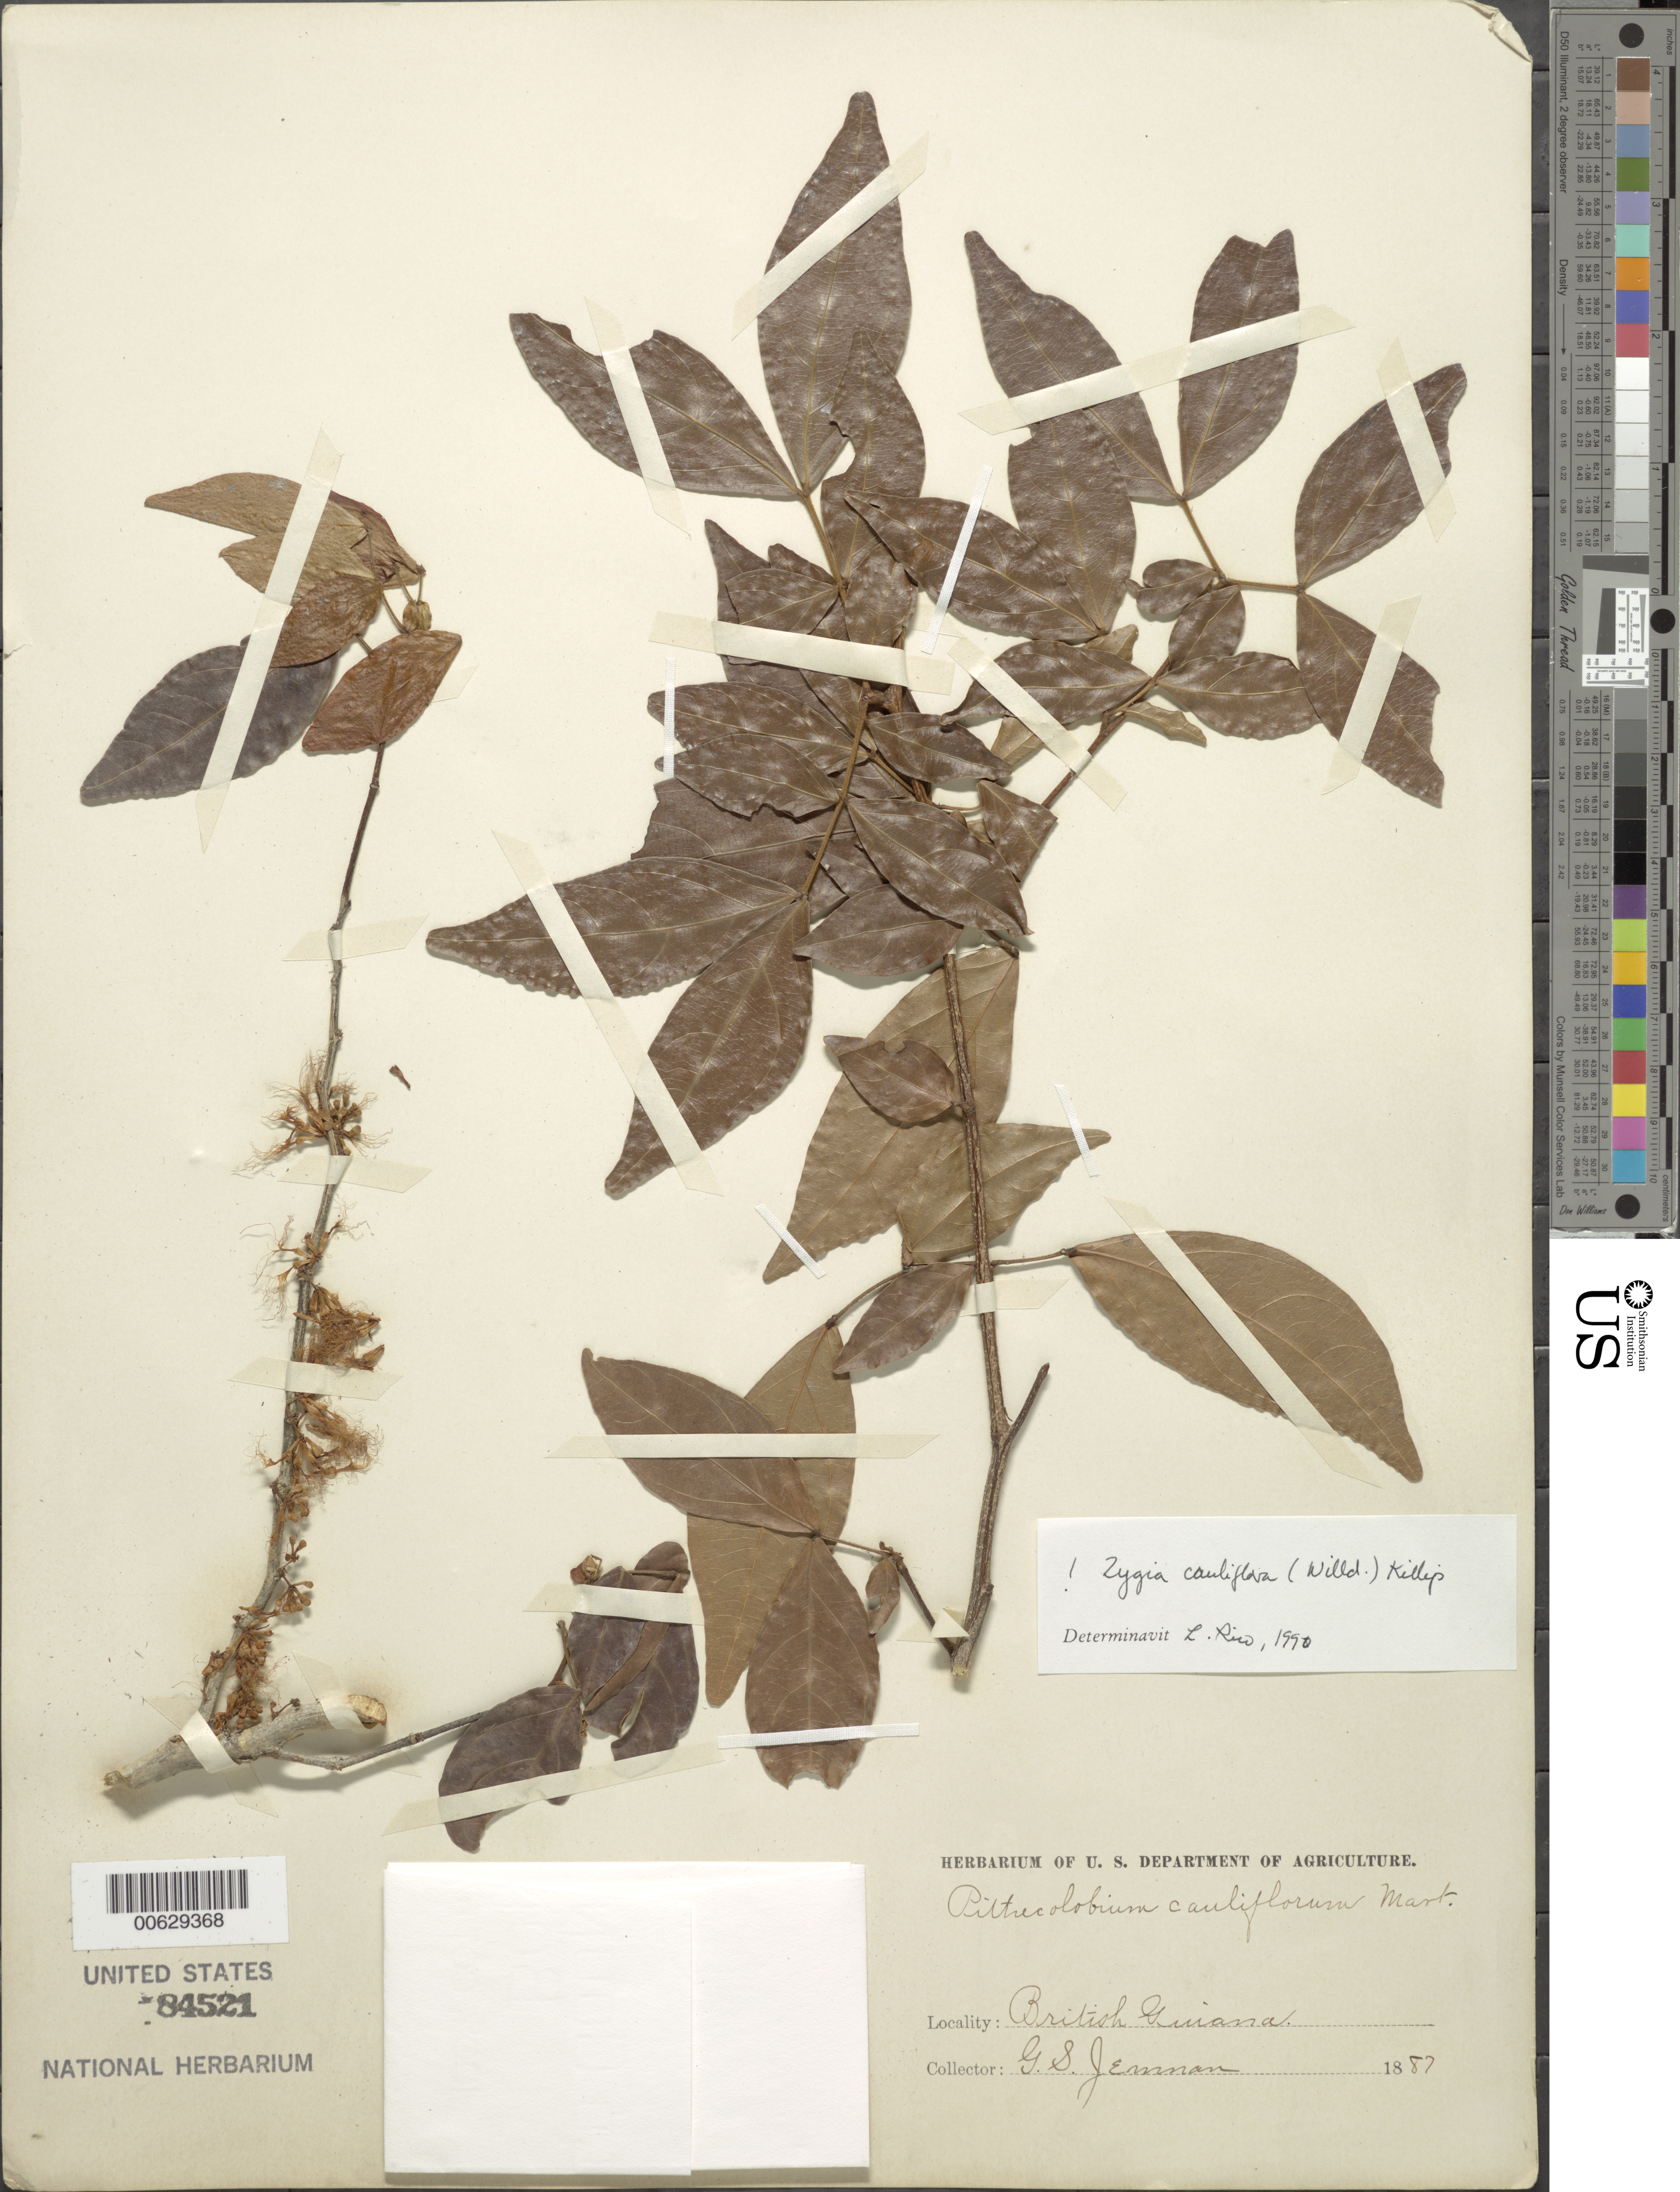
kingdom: Plantae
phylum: Tracheophyta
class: Magnoliopsida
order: Fabales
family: Fabaceae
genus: Zygia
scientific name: Zygia cauliflora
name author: (Willd.) Killip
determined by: Rico Arce, María de Lourdes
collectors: G. S. Jenman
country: Guyana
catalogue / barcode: US 84521